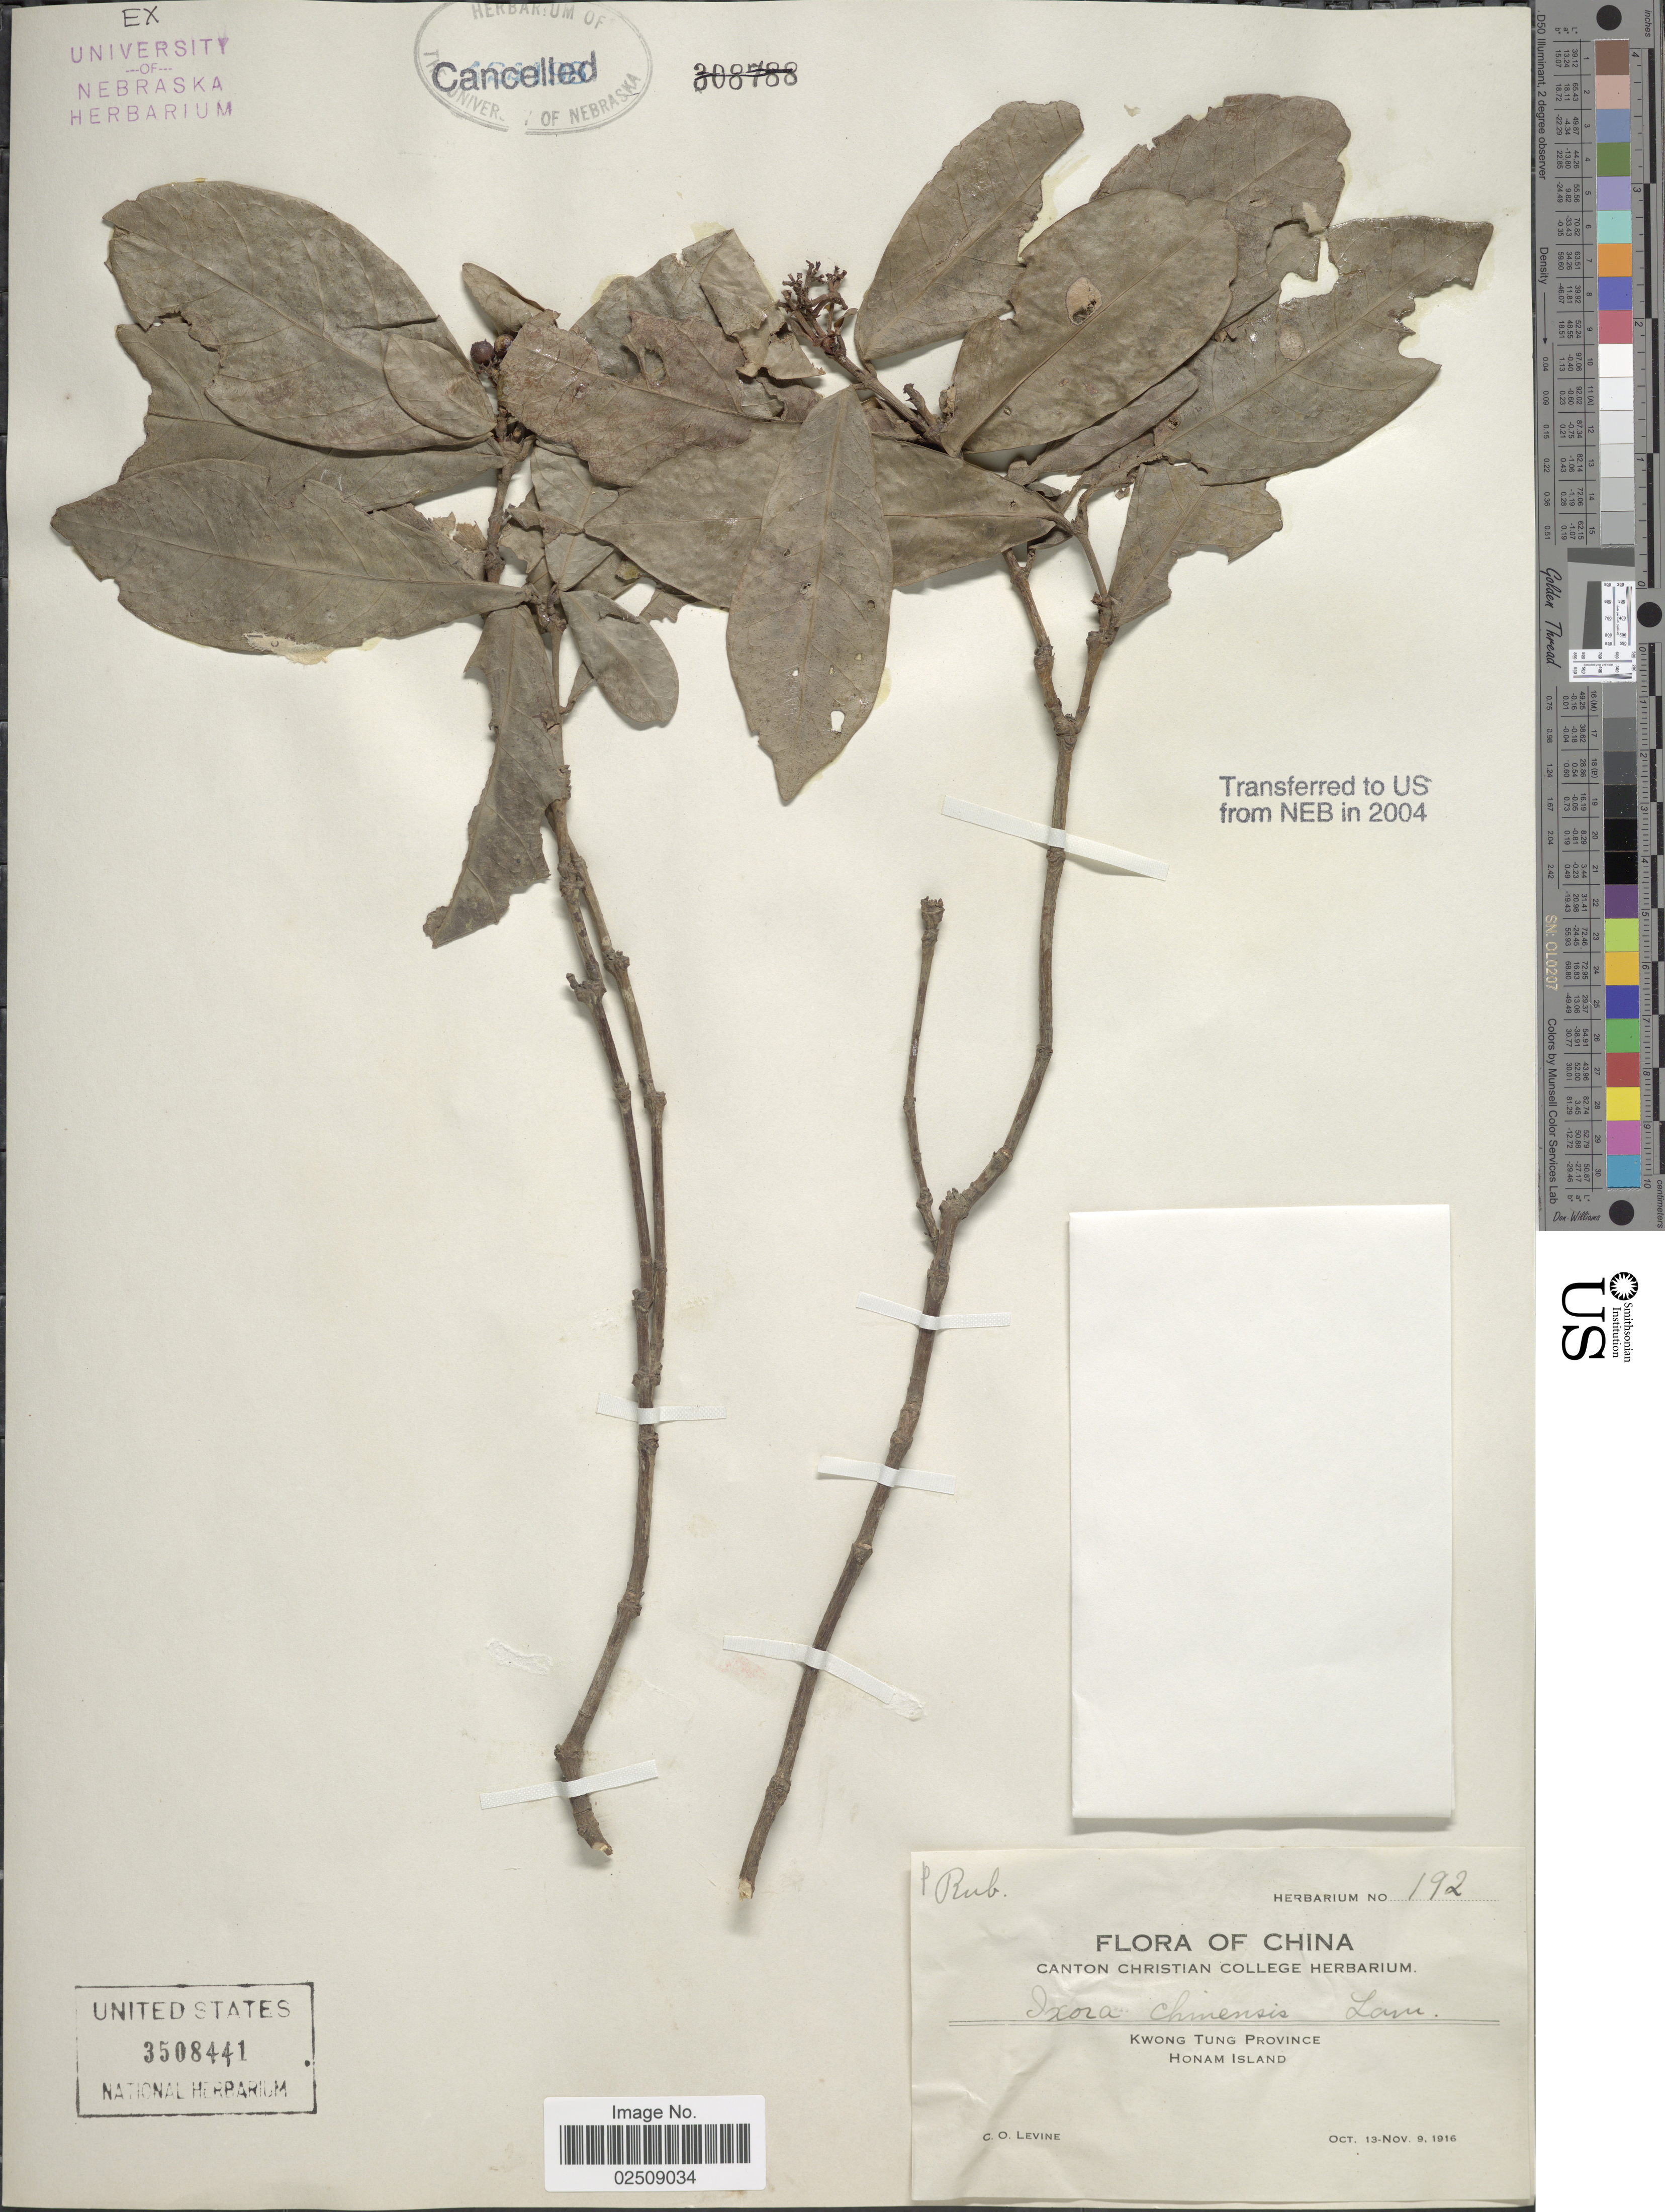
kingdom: Plantae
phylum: Tracheophyta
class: Magnoliopsida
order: Gentianales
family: Rubiaceae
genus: Ixora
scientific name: Ixora chinensis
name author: Lam.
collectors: C. O. Levine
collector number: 192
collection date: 1916-10-13/1916-11-09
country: China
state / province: Guangdong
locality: Kwong Tung Province, Honam Island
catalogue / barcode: US 3508441